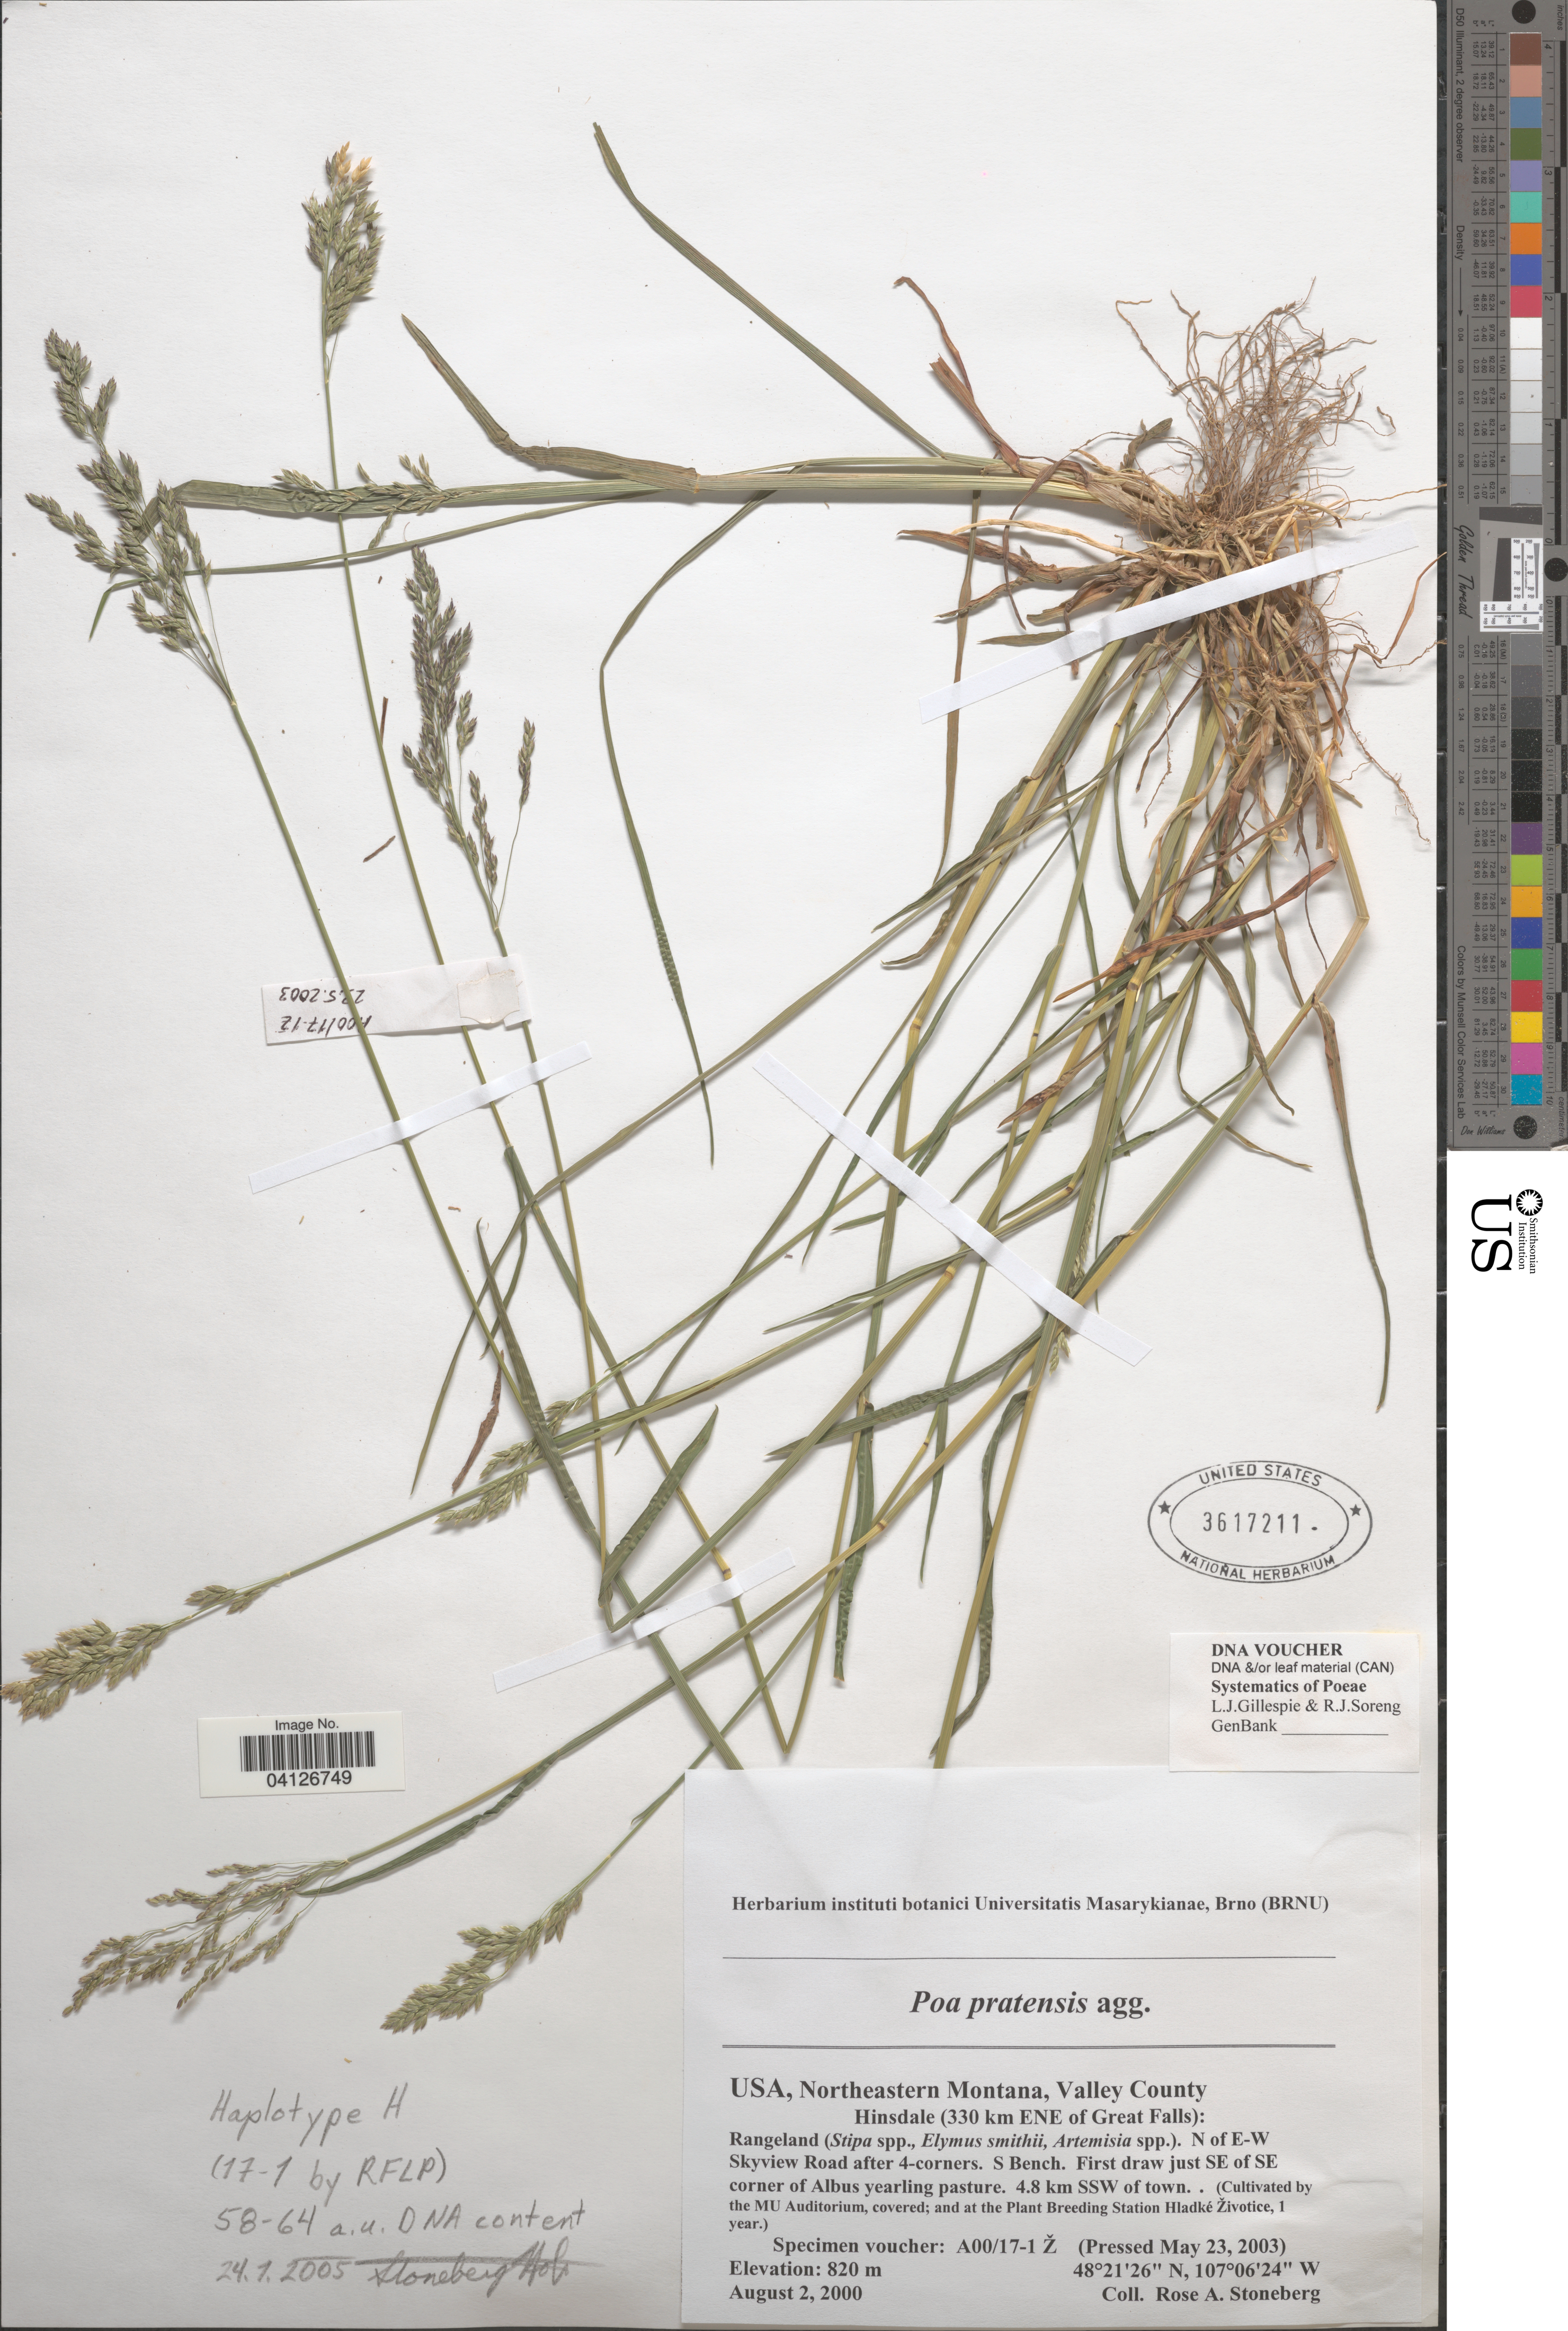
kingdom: Plantae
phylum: Tracheophyta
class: Liliopsida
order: Poales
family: Poaceae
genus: Poa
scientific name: Poa pratensis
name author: L.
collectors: Ex herb. instituti botanici Universitatis Masarykianae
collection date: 2003-05-23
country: Czechia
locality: (Cultivated by the MU Auditorium, covered; and at the Plant Breeding Station Hladké Životice, 1 year.).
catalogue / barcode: US 3617211